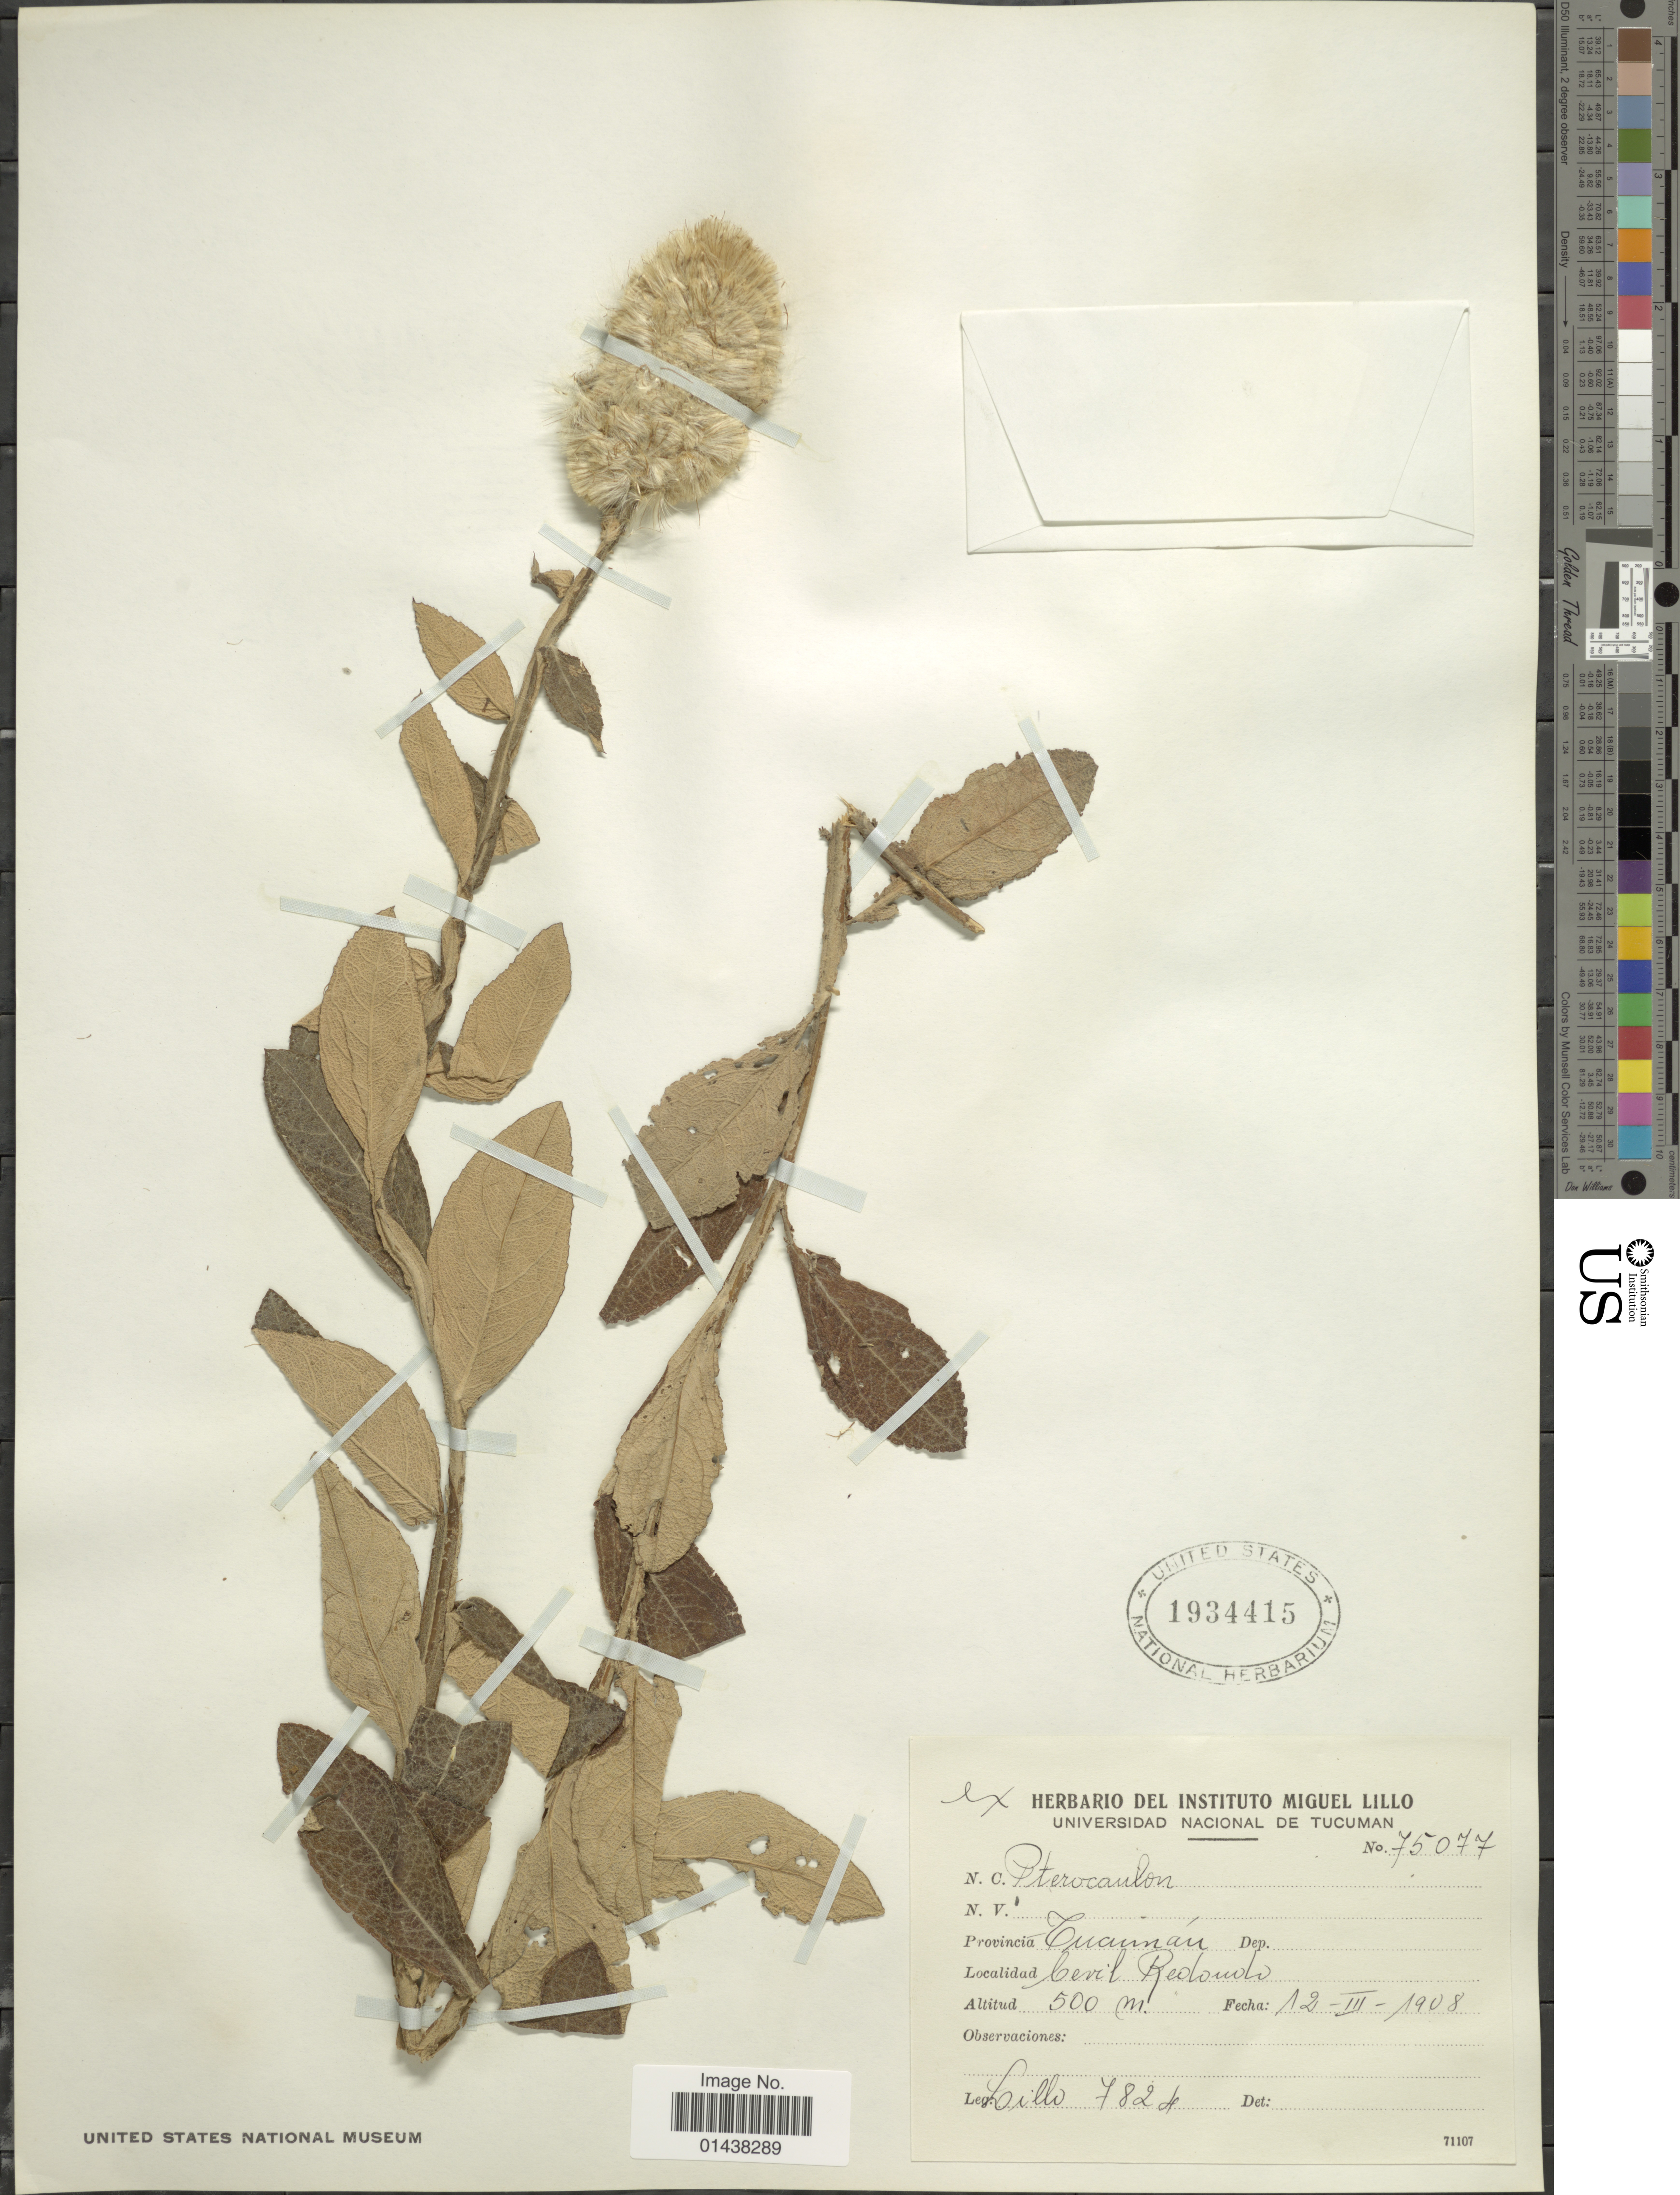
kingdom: Plantae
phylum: Tracheophyta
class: Magnoliopsida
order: Asterales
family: Asteraceae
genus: Pterocaulon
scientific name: Pterocaulon sp.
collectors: -. Lillo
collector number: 7824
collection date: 1908-03-12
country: Argentina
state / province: Tucuman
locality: Provincia Tucumán, Cevil Redondo.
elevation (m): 500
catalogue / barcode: US 1934415